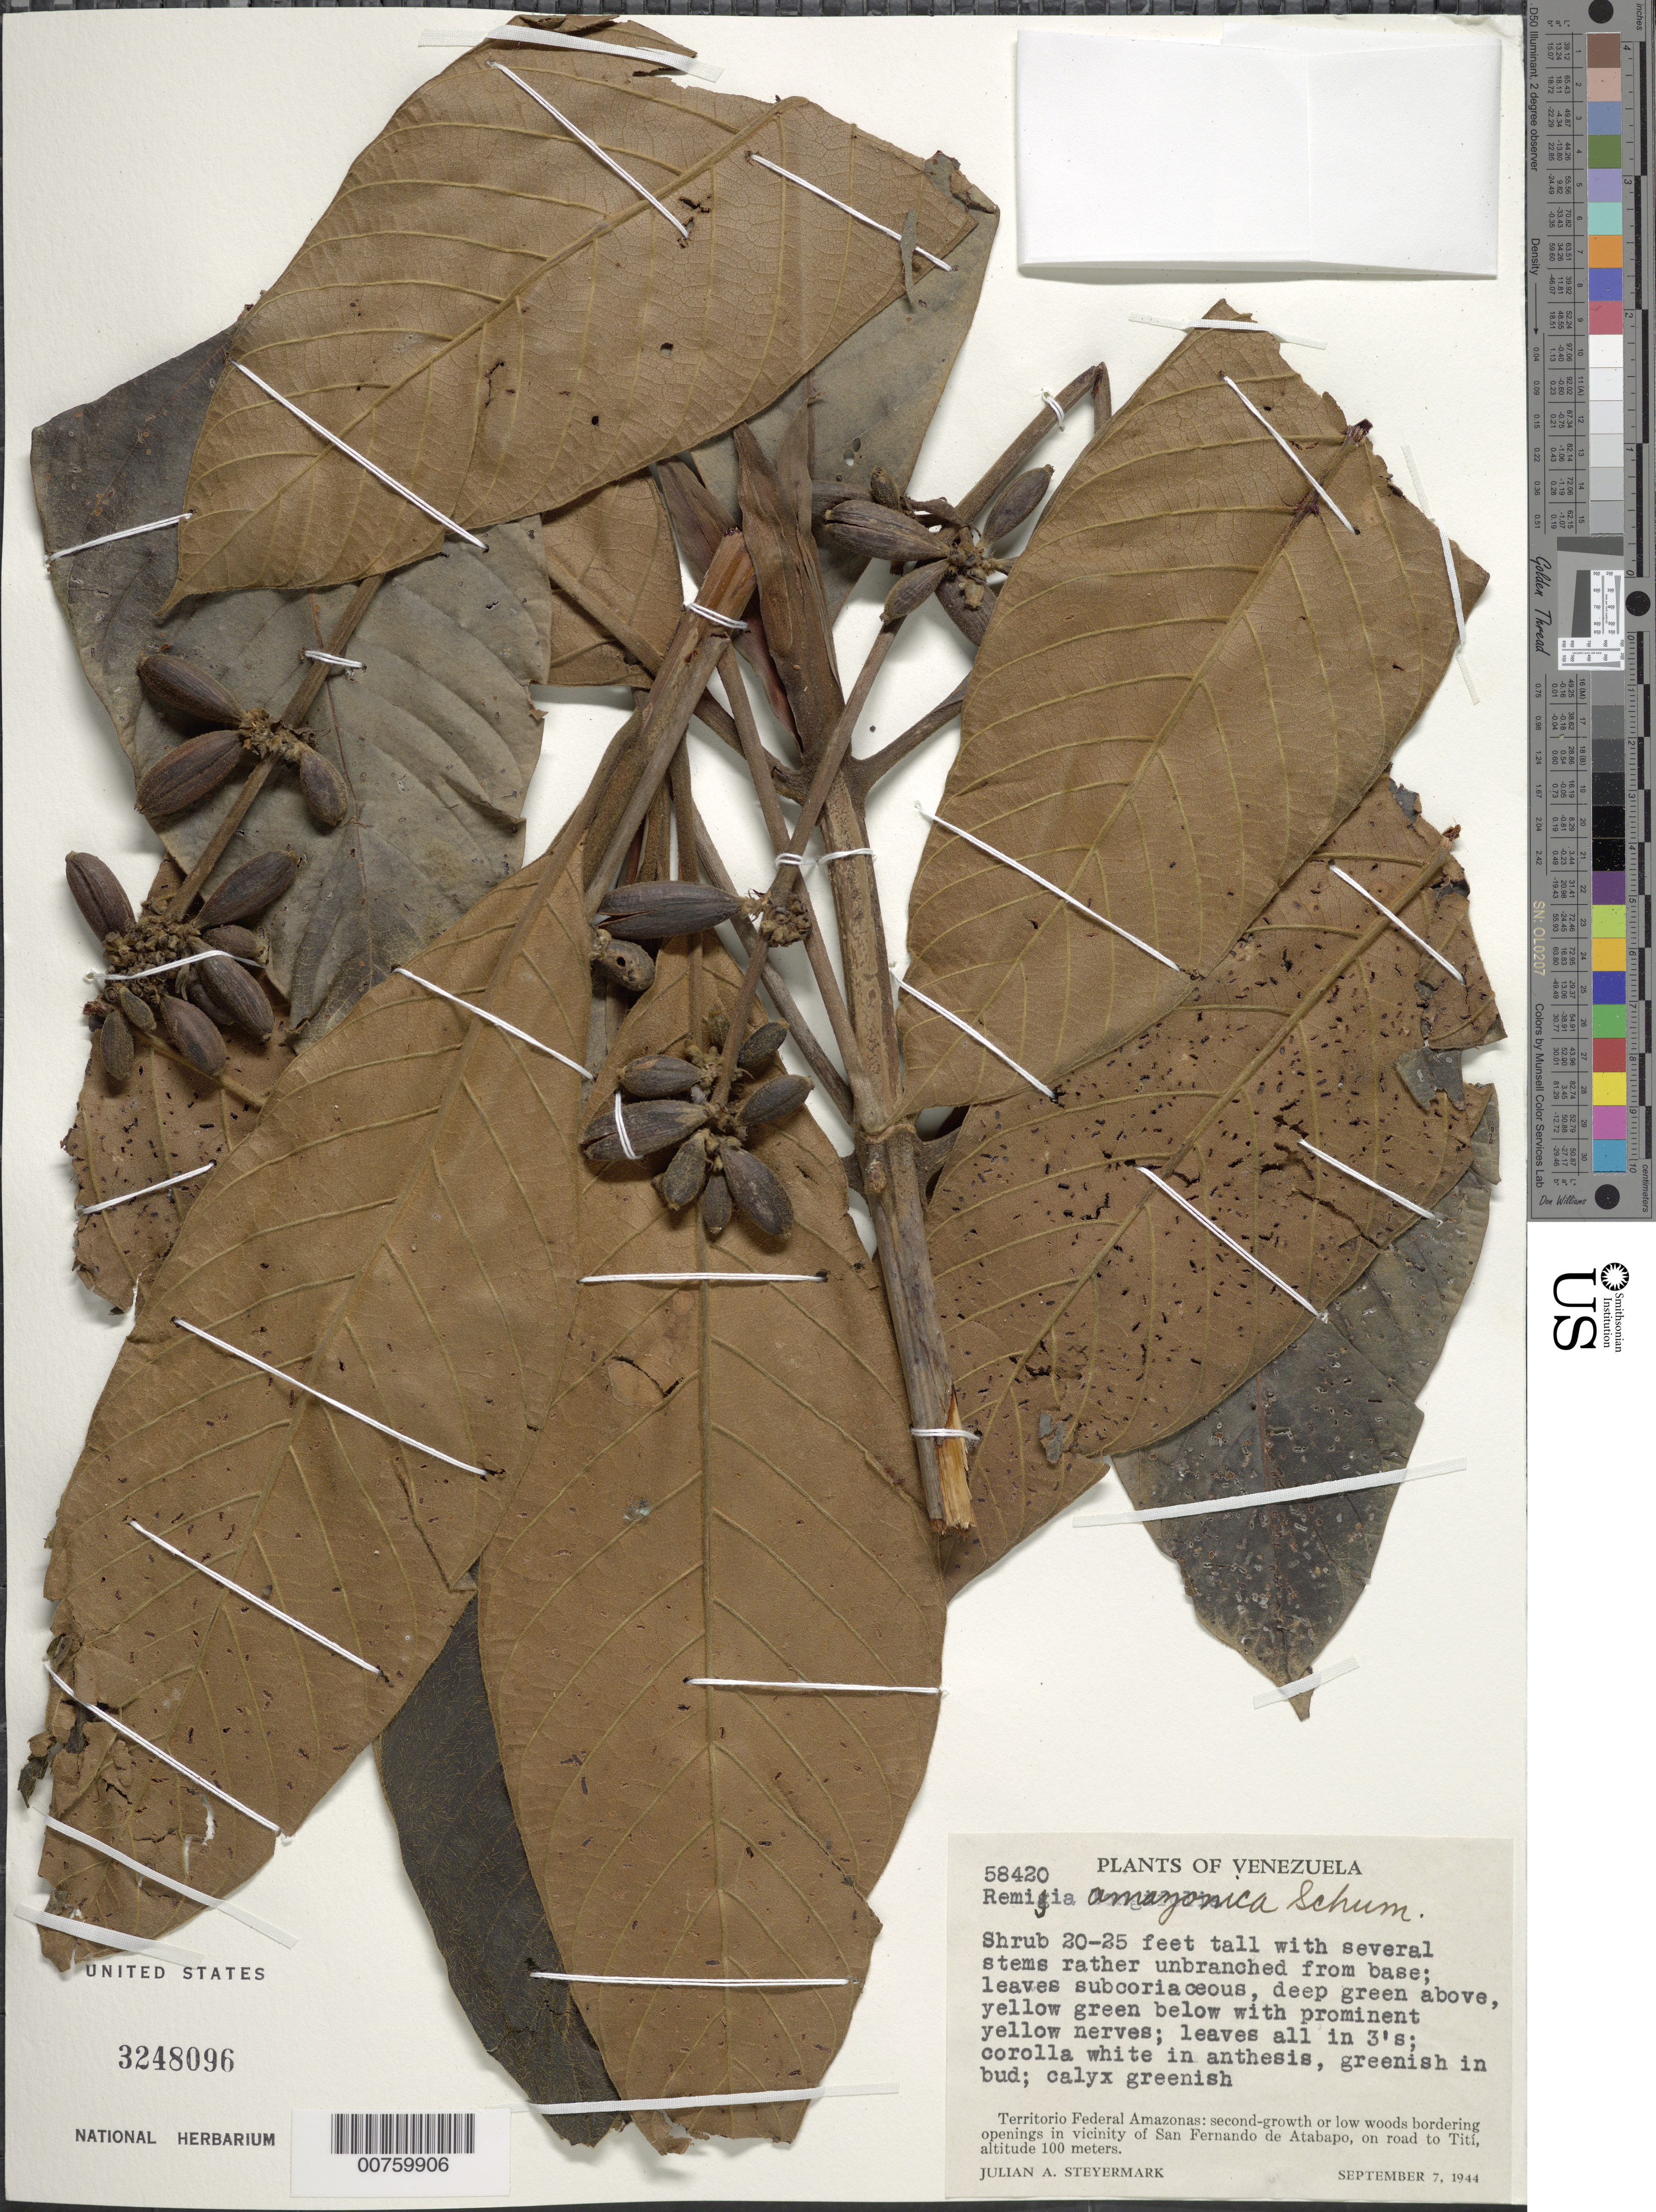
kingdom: Plantae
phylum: Tracheophyta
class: Magnoliopsida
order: Gentianales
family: Rubiaceae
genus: Remijia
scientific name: Remijia amazonica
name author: K. Schum.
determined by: Renner, S. S.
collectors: J. Steyermark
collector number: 58420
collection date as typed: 7-Sep-44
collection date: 1944-09-07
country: Venezuela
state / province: Amazonas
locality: San Fernando de Atabapo, on road to Tití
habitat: Second-growth or low woods bordering openings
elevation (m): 100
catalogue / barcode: US 3248096